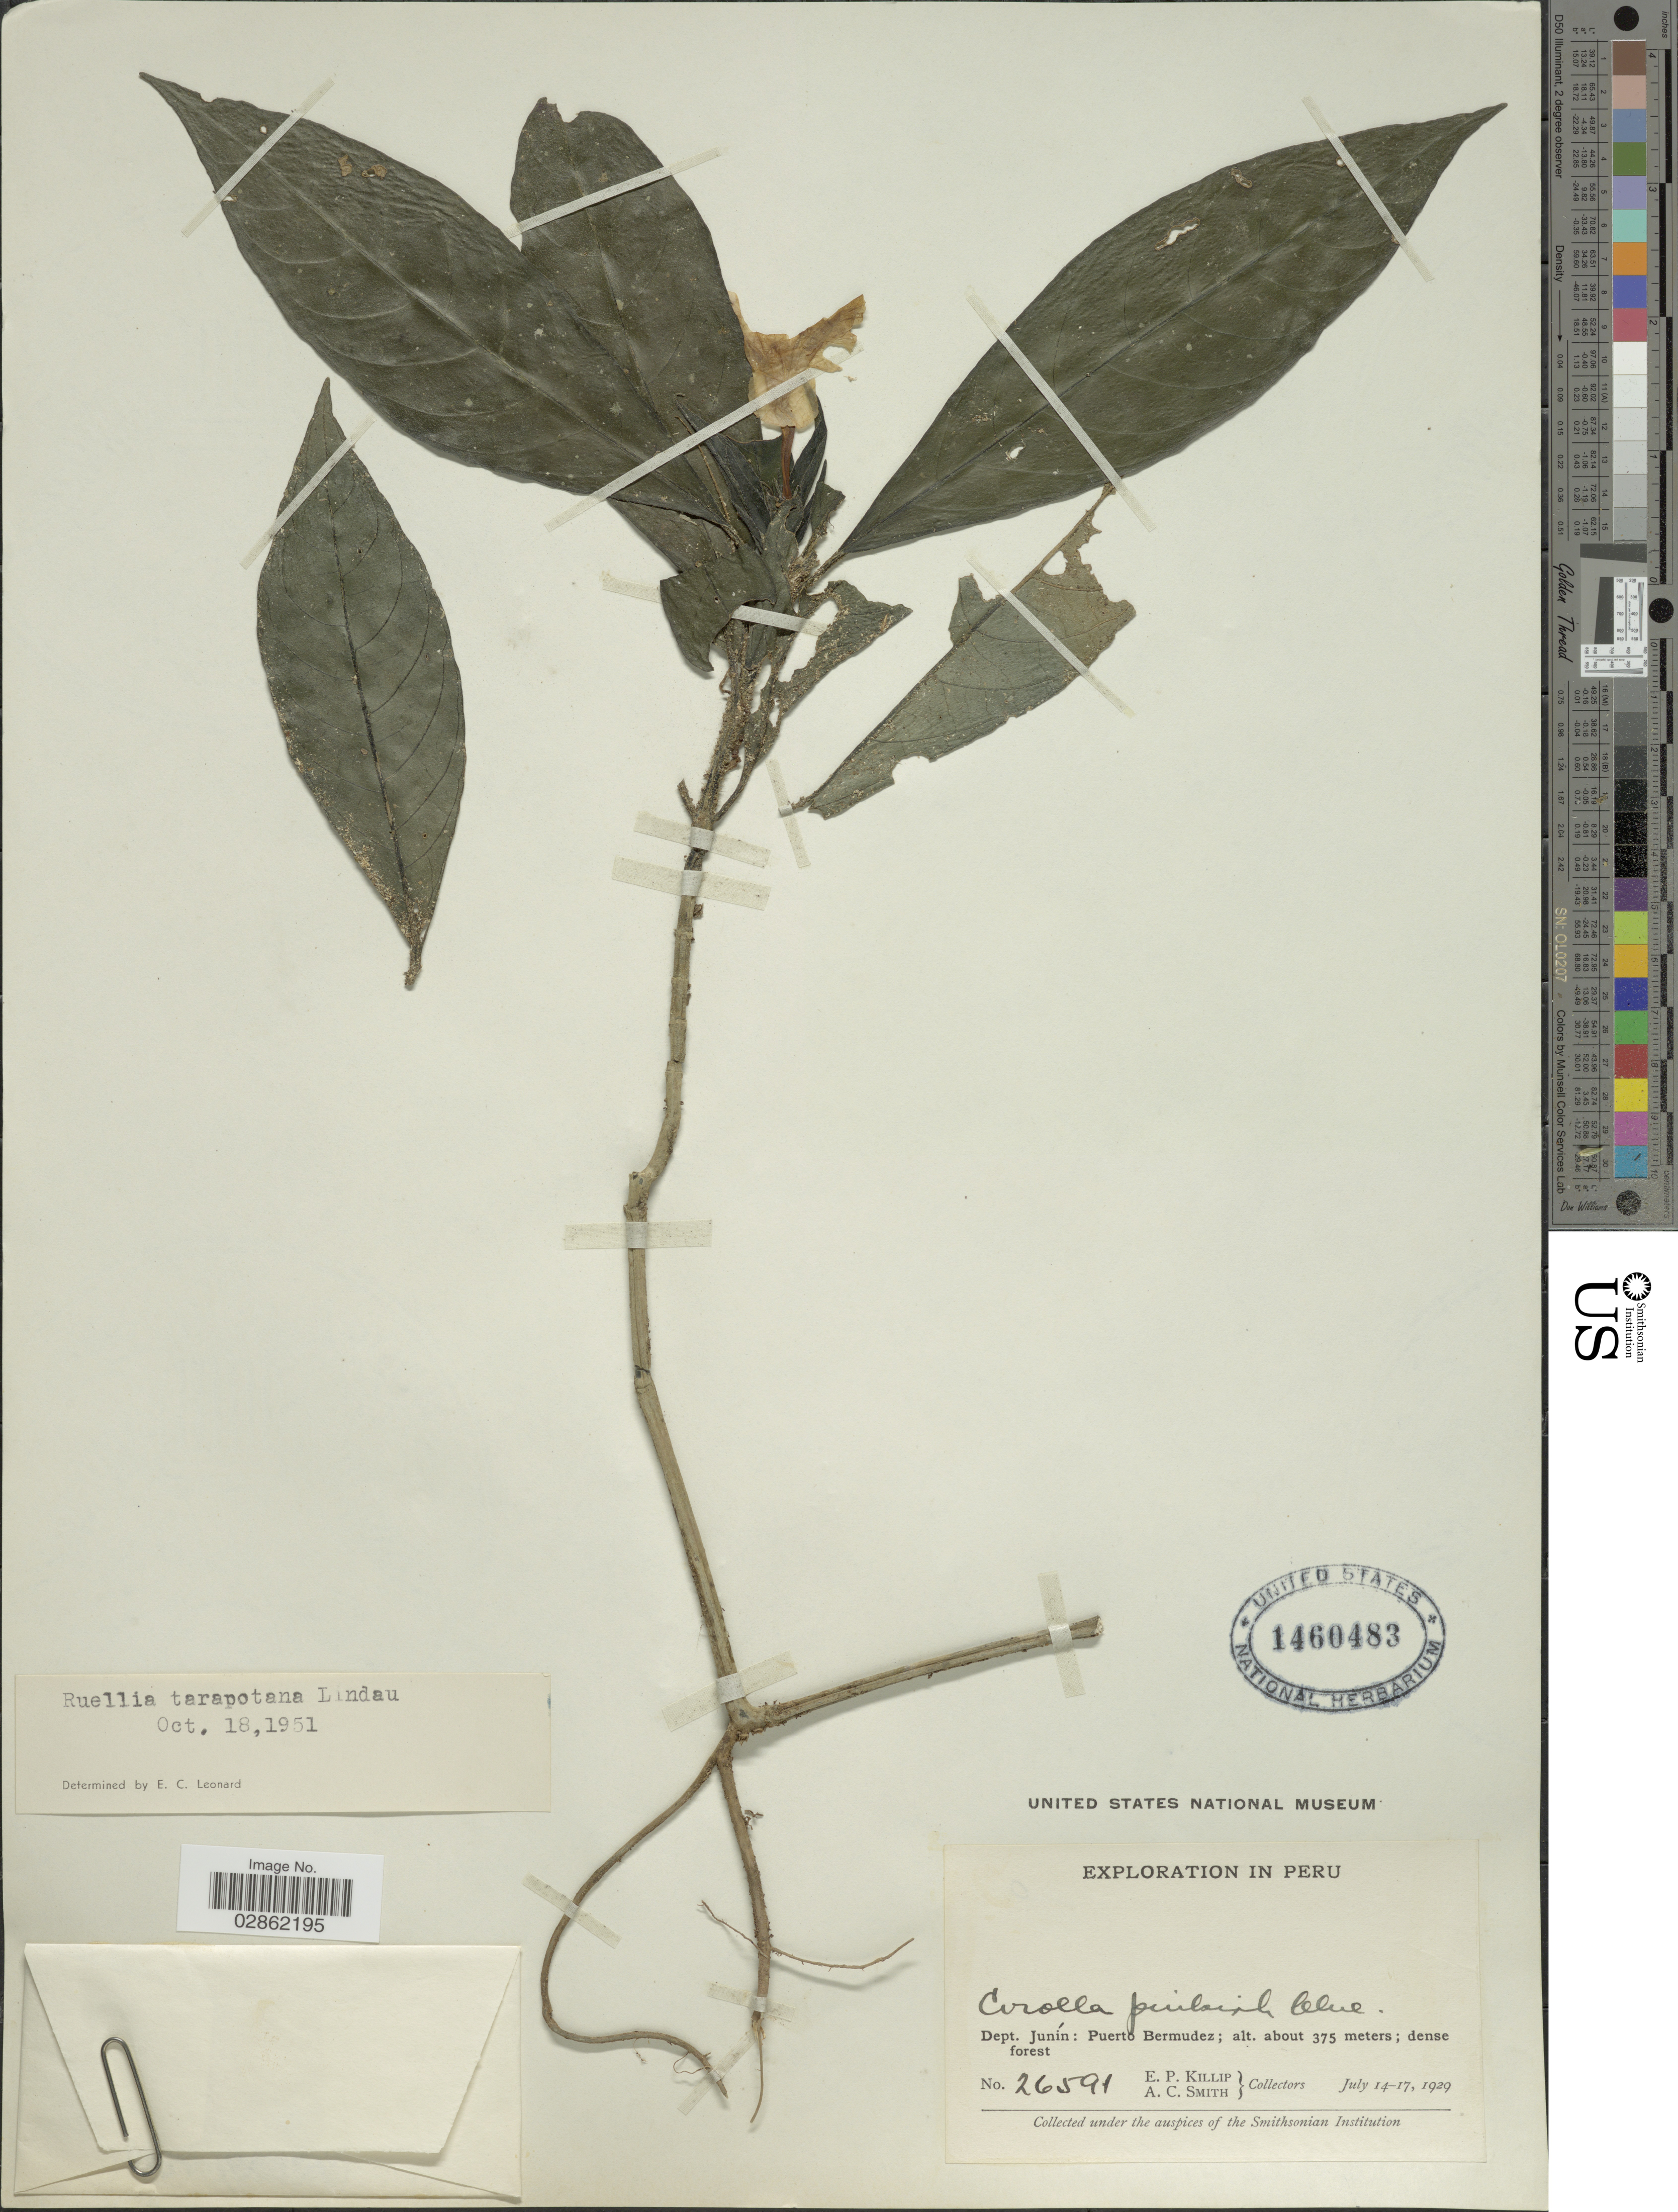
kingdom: Plantae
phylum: Tracheophyta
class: Magnoliopsida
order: Lamiales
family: Acanthaceae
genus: Ruellia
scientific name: Ruellia tarapotana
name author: Lindau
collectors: E. P. Killip & A. C. Smith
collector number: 26591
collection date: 1929-07-14/1929-07-17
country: Peru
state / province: Junín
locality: Dept. Junín, Puerto Bermudez.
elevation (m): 375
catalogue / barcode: US 1460483